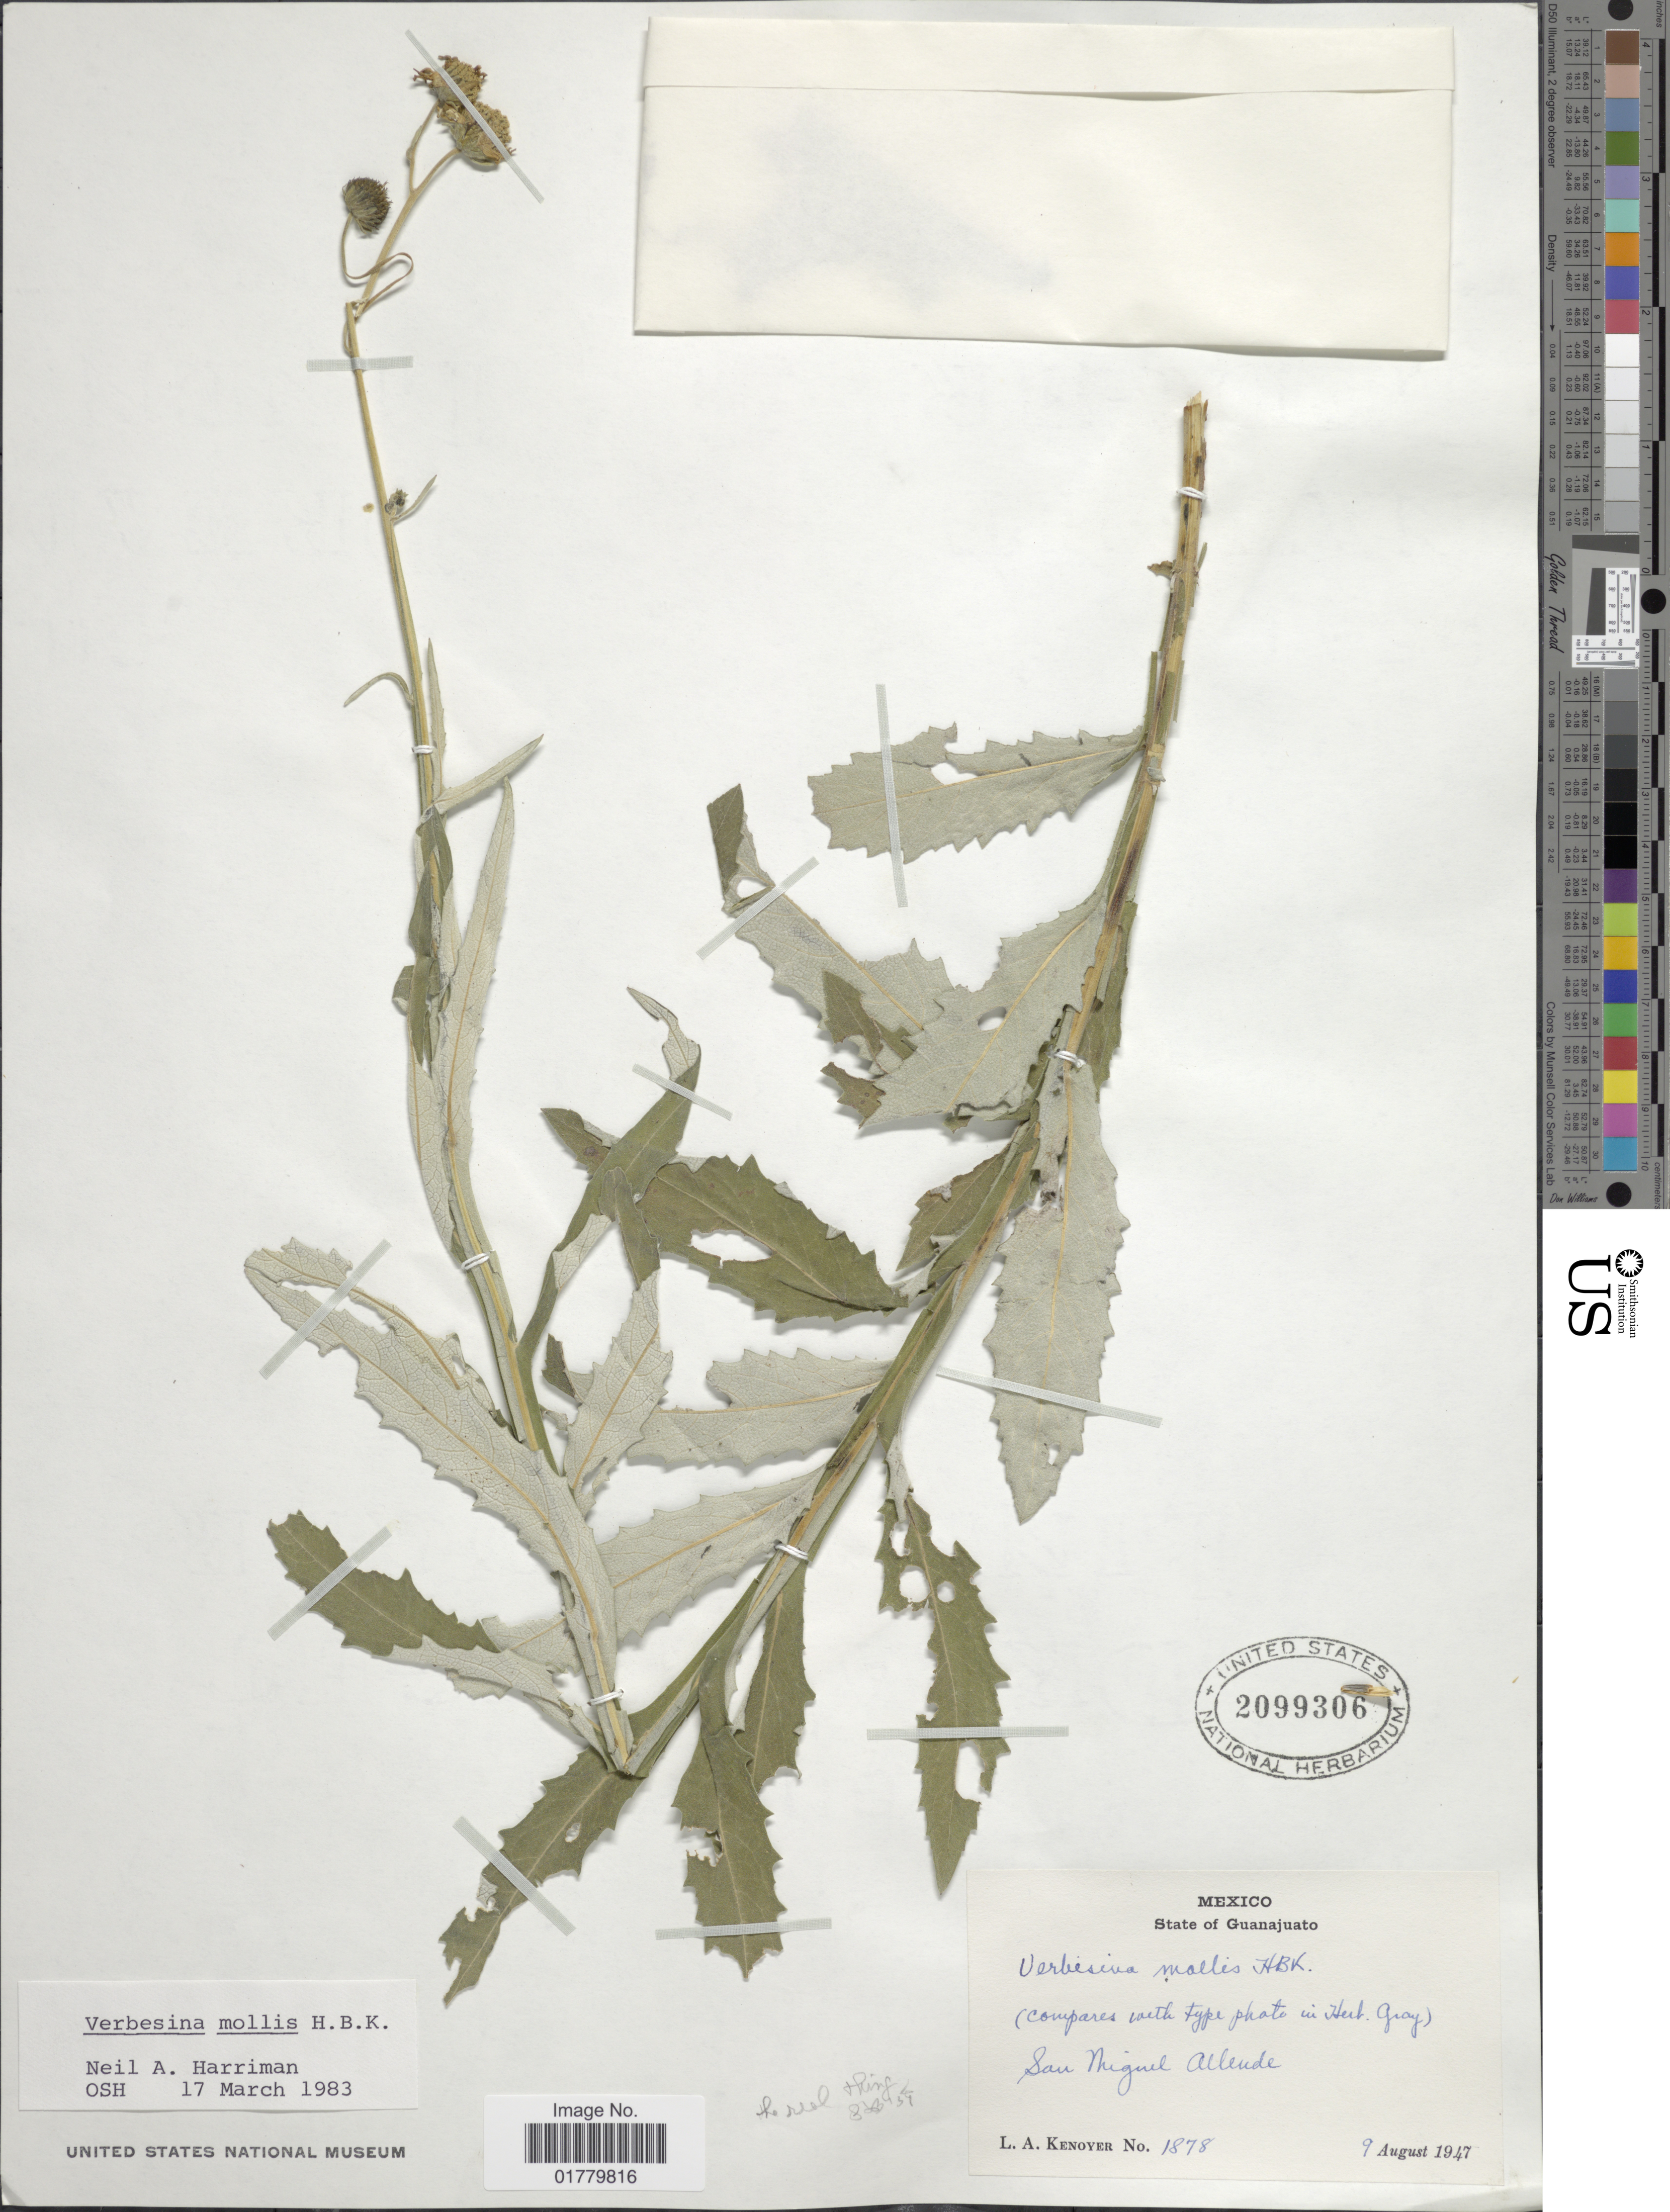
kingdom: Plantae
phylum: Tracheophyta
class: Magnoliopsida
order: Asterales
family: Asteraceae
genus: Verbesina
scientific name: Verbesina mollis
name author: Kunth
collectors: L. A. Kenoyer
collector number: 1878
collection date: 1947-08-09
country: Mexico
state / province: Guanajuato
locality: State of Guanajuato. San Miguel Allende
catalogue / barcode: US 2099306